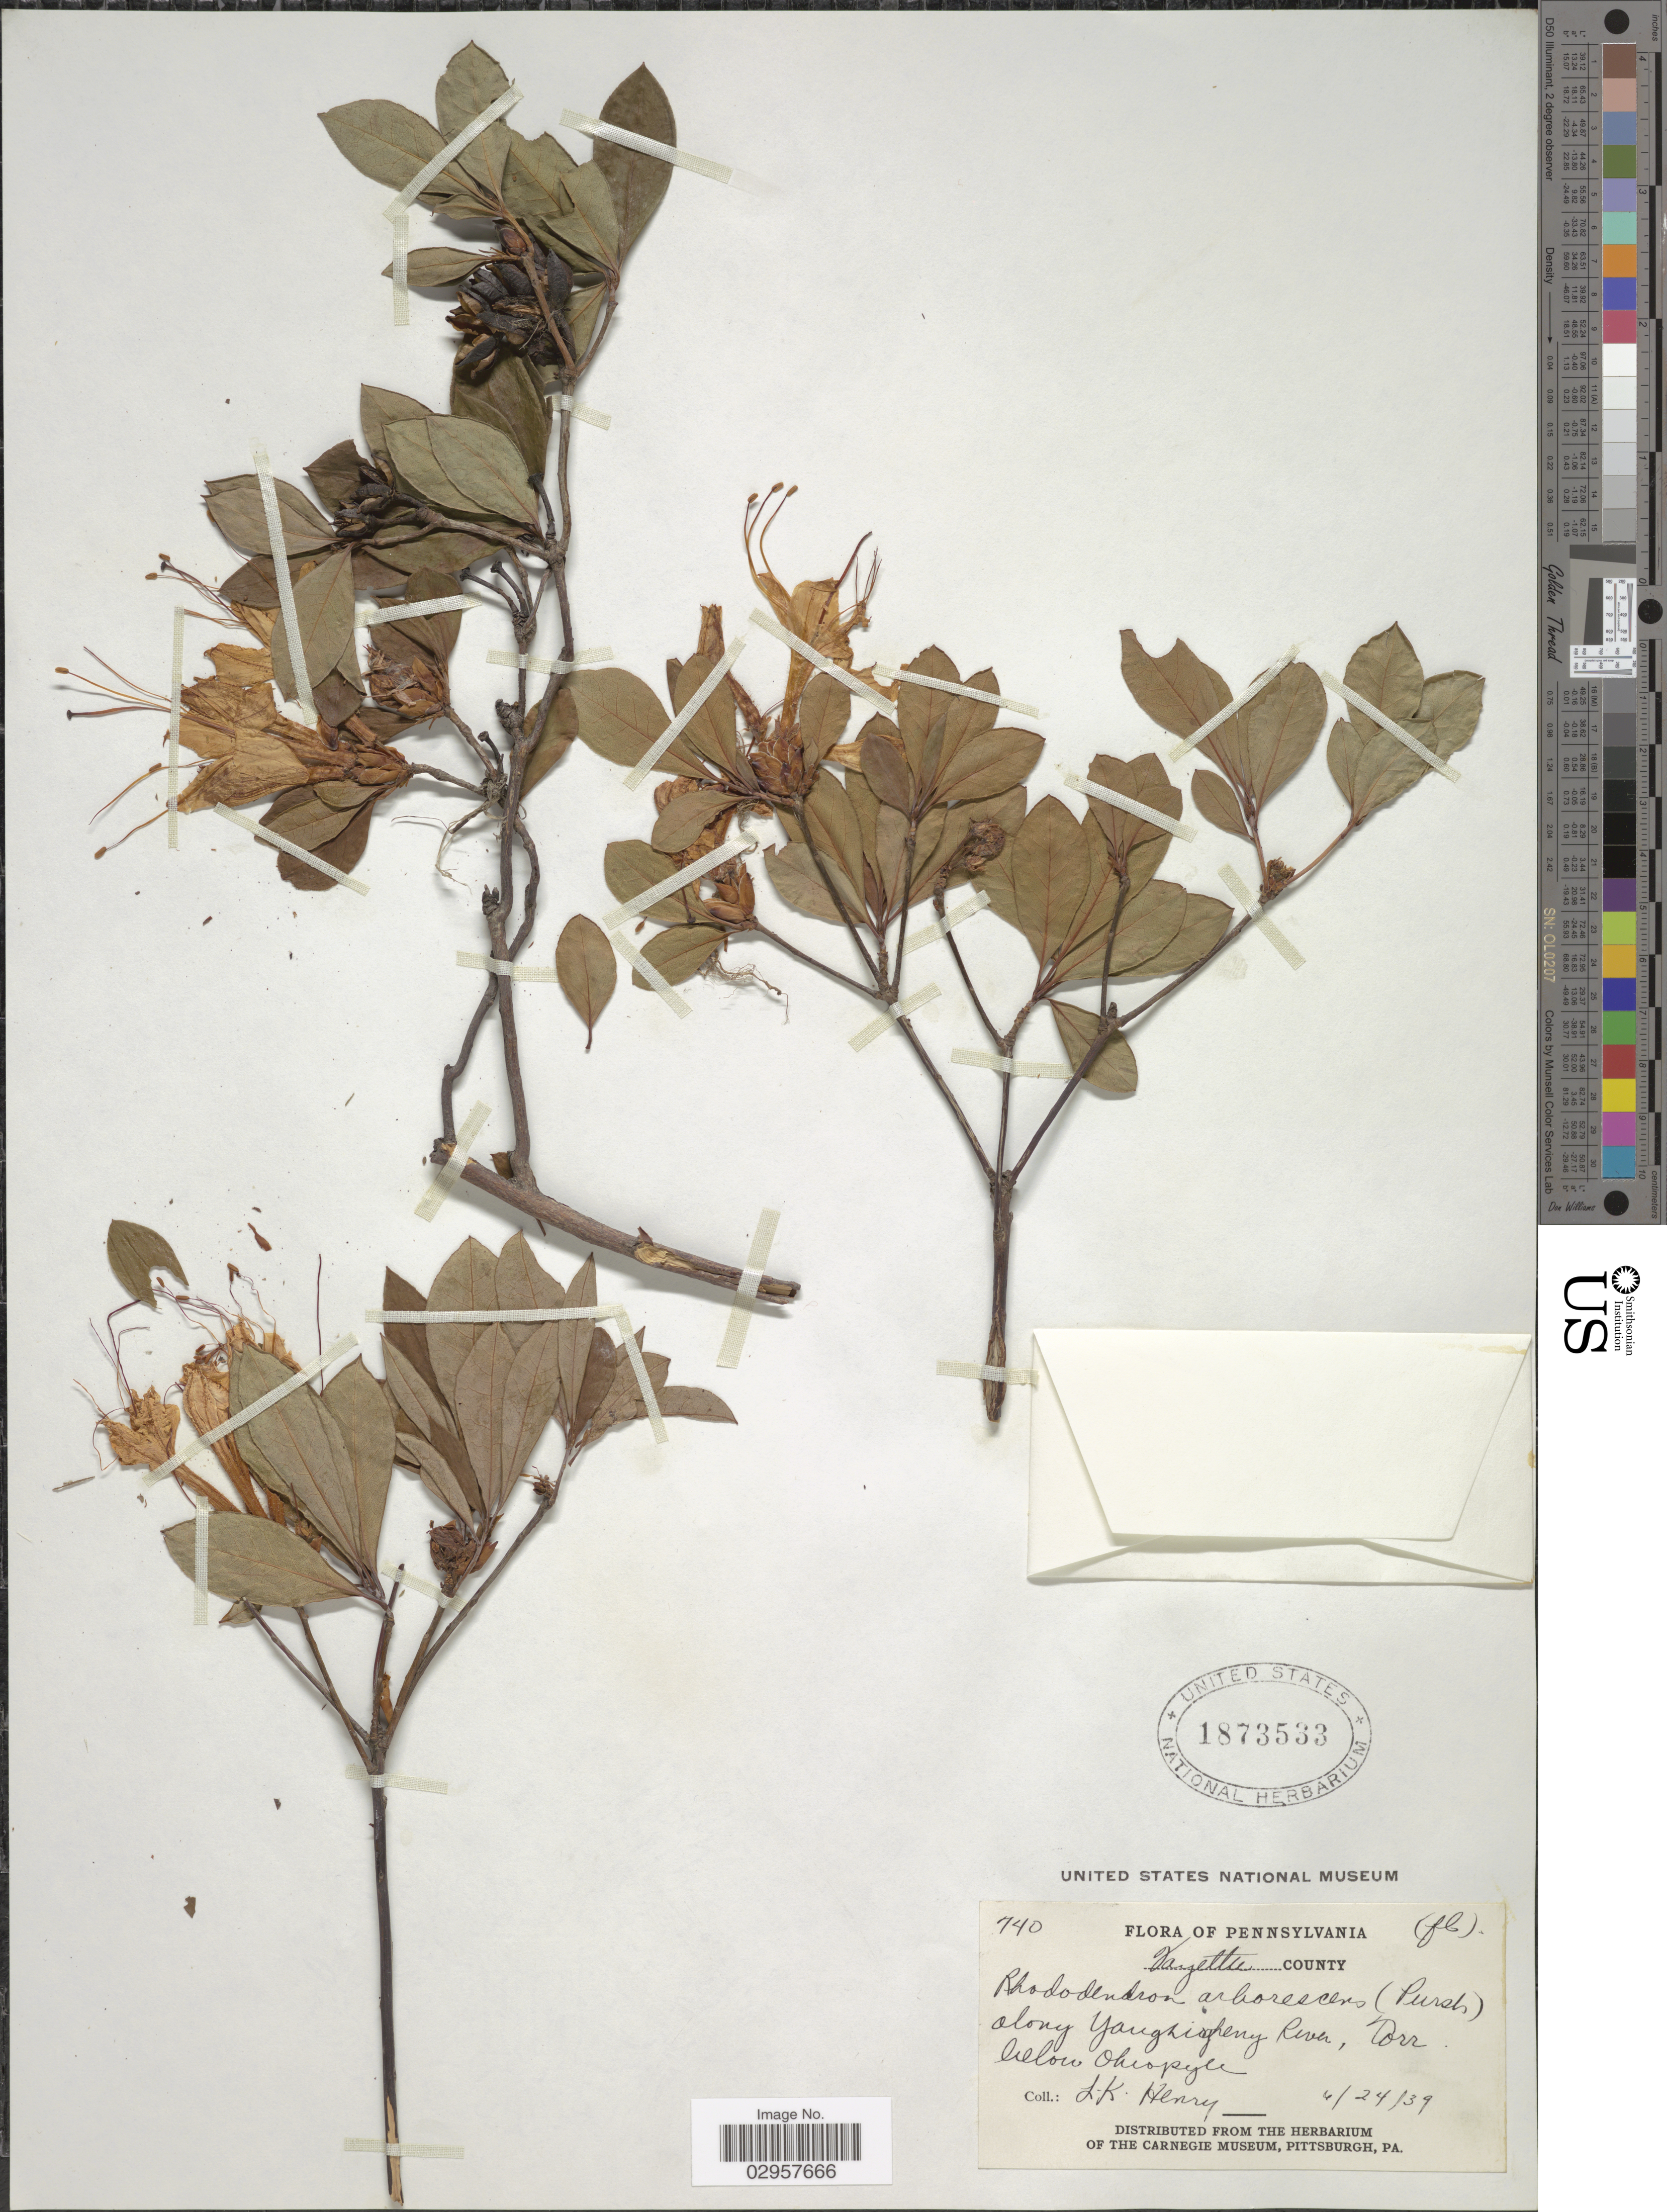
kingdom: Plantae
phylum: Tracheophyta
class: Magnoliopsida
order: Ericales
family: Ericaceae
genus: Rhododendron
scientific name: Rhododendron arborescens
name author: (Pursh) Torr.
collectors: L. K. Henry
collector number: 740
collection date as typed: Transcribed d/m/y: 24/6/39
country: United States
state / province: Pennsylvania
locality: Fayette County. Along Youghiogheny River, Torr. below Ohiopyle.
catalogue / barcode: US 1873533